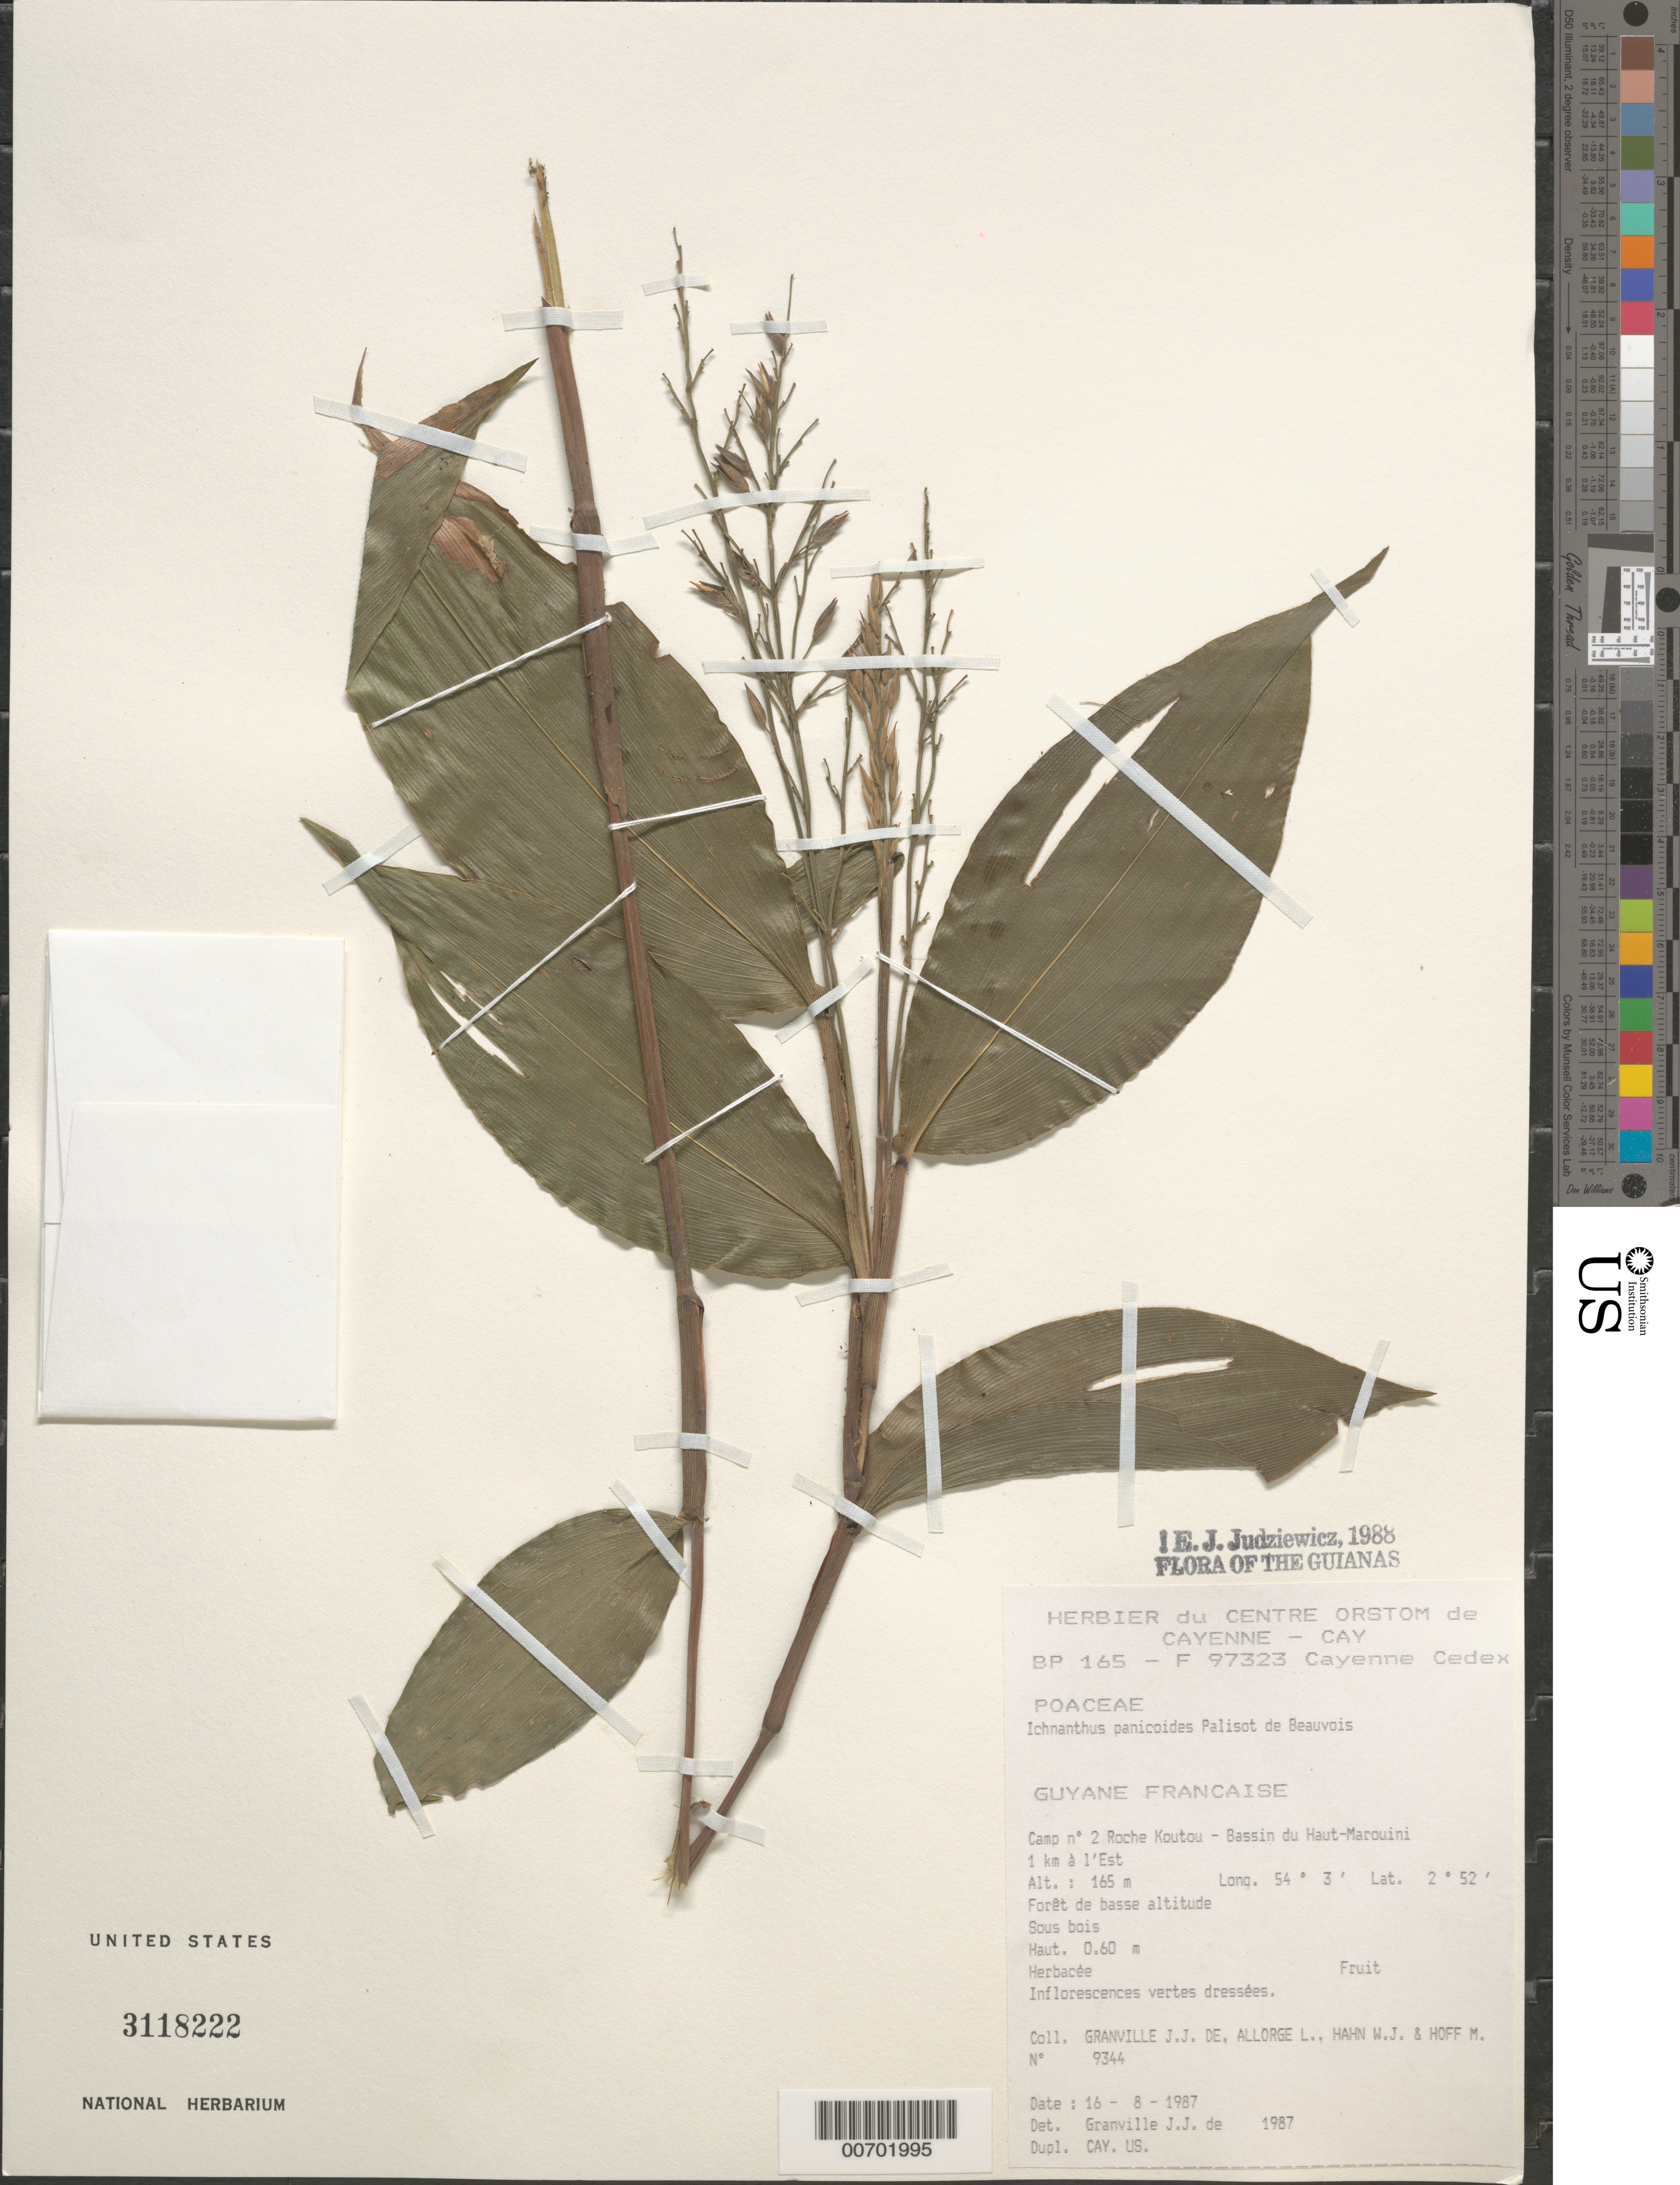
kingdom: Plantae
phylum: Tracheophyta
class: Liliopsida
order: Poales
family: Poaceae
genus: Ichnanthus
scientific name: Ichnanthus panicoides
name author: P. Beauv.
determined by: Granville, J. J. de, (CAY), Institut de Recherche pour le Developpement (IRD) (FRENCH GUIANA)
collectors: J.-J. de Granville, L. Allorge, W. J. Hahn & M. Hoff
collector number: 9344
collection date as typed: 16-Aug-87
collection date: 1987-08-16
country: French Guiana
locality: Roche Koutou, Bassin du Haut-Marouini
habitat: Forêt de basse altitude. Sous-bois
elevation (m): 300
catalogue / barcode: US 3118222